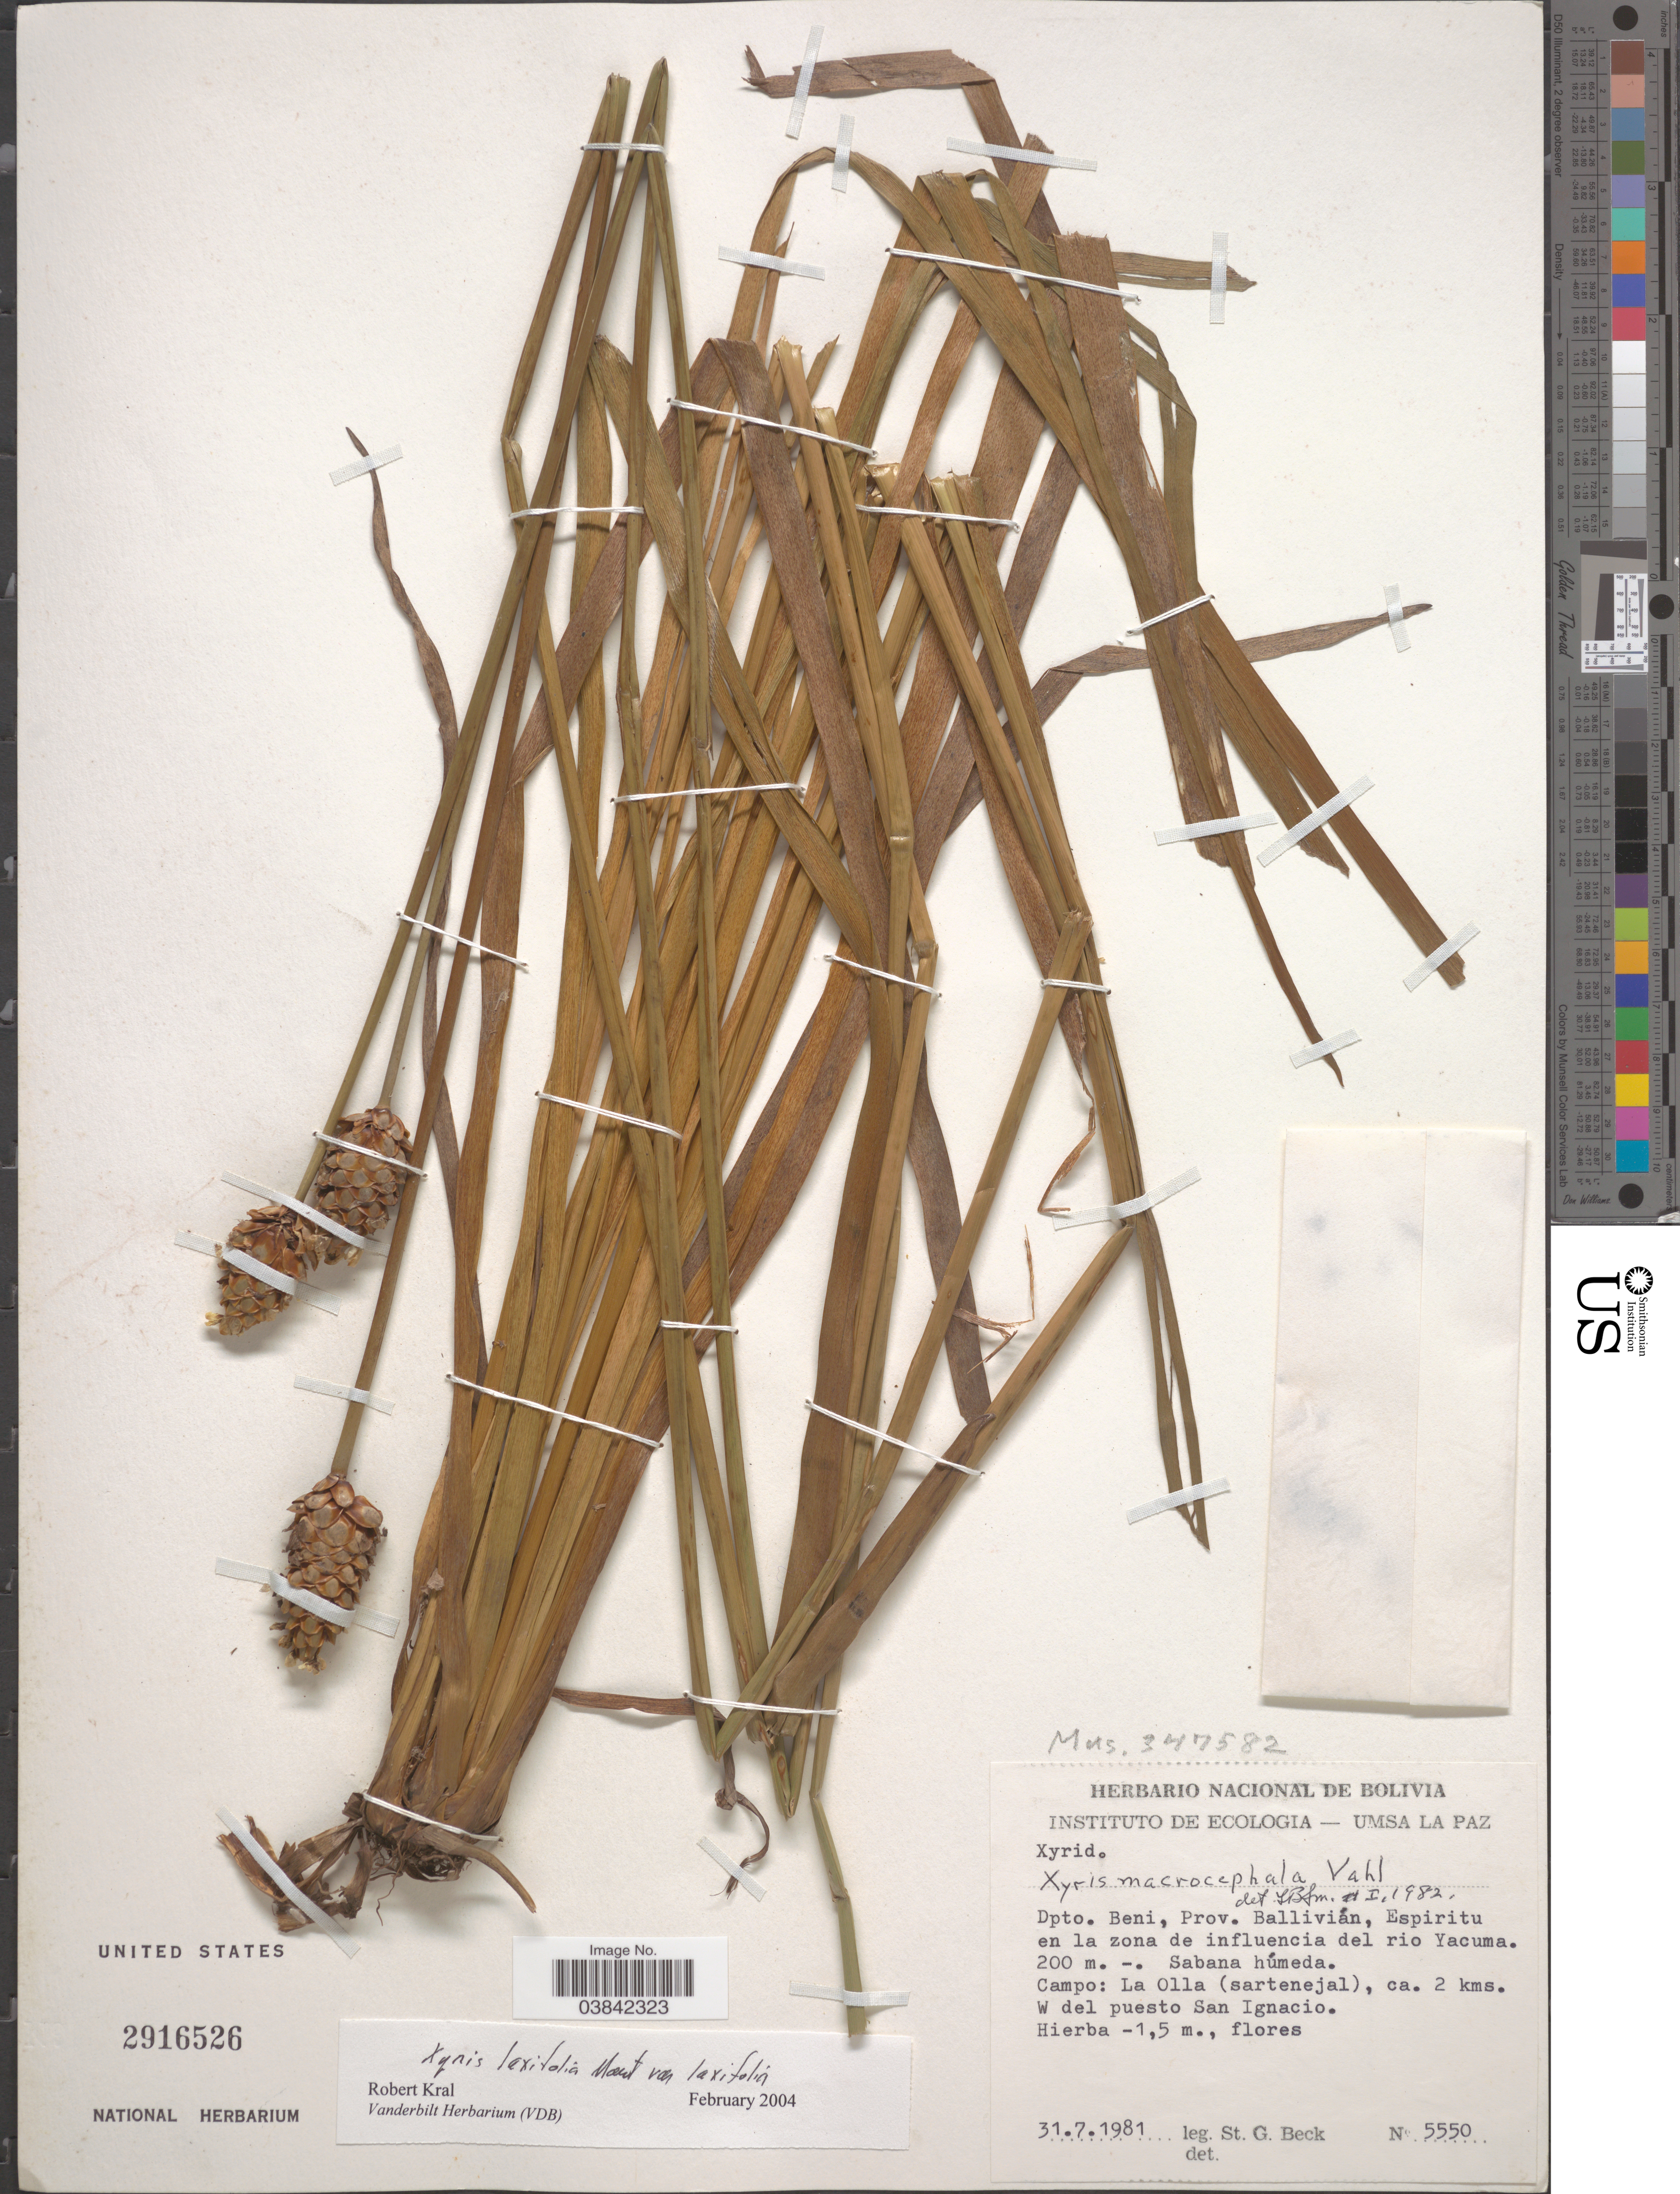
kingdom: Plantae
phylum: Tracheophyta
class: Liliopsida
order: Poales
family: Xyridaceae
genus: Xyris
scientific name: Xyris laxifolia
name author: Mart.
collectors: S. G. Beck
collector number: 5550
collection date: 1981-07-31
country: Bolivia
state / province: Beni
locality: Dpto. Beni, Prov. Ballivián, Espiritu en la zona de influencia del rio Yacuma. Campo: La Olla (sartenejal), ca. 2 kms. Hierba.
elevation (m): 200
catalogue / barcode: US 2916526